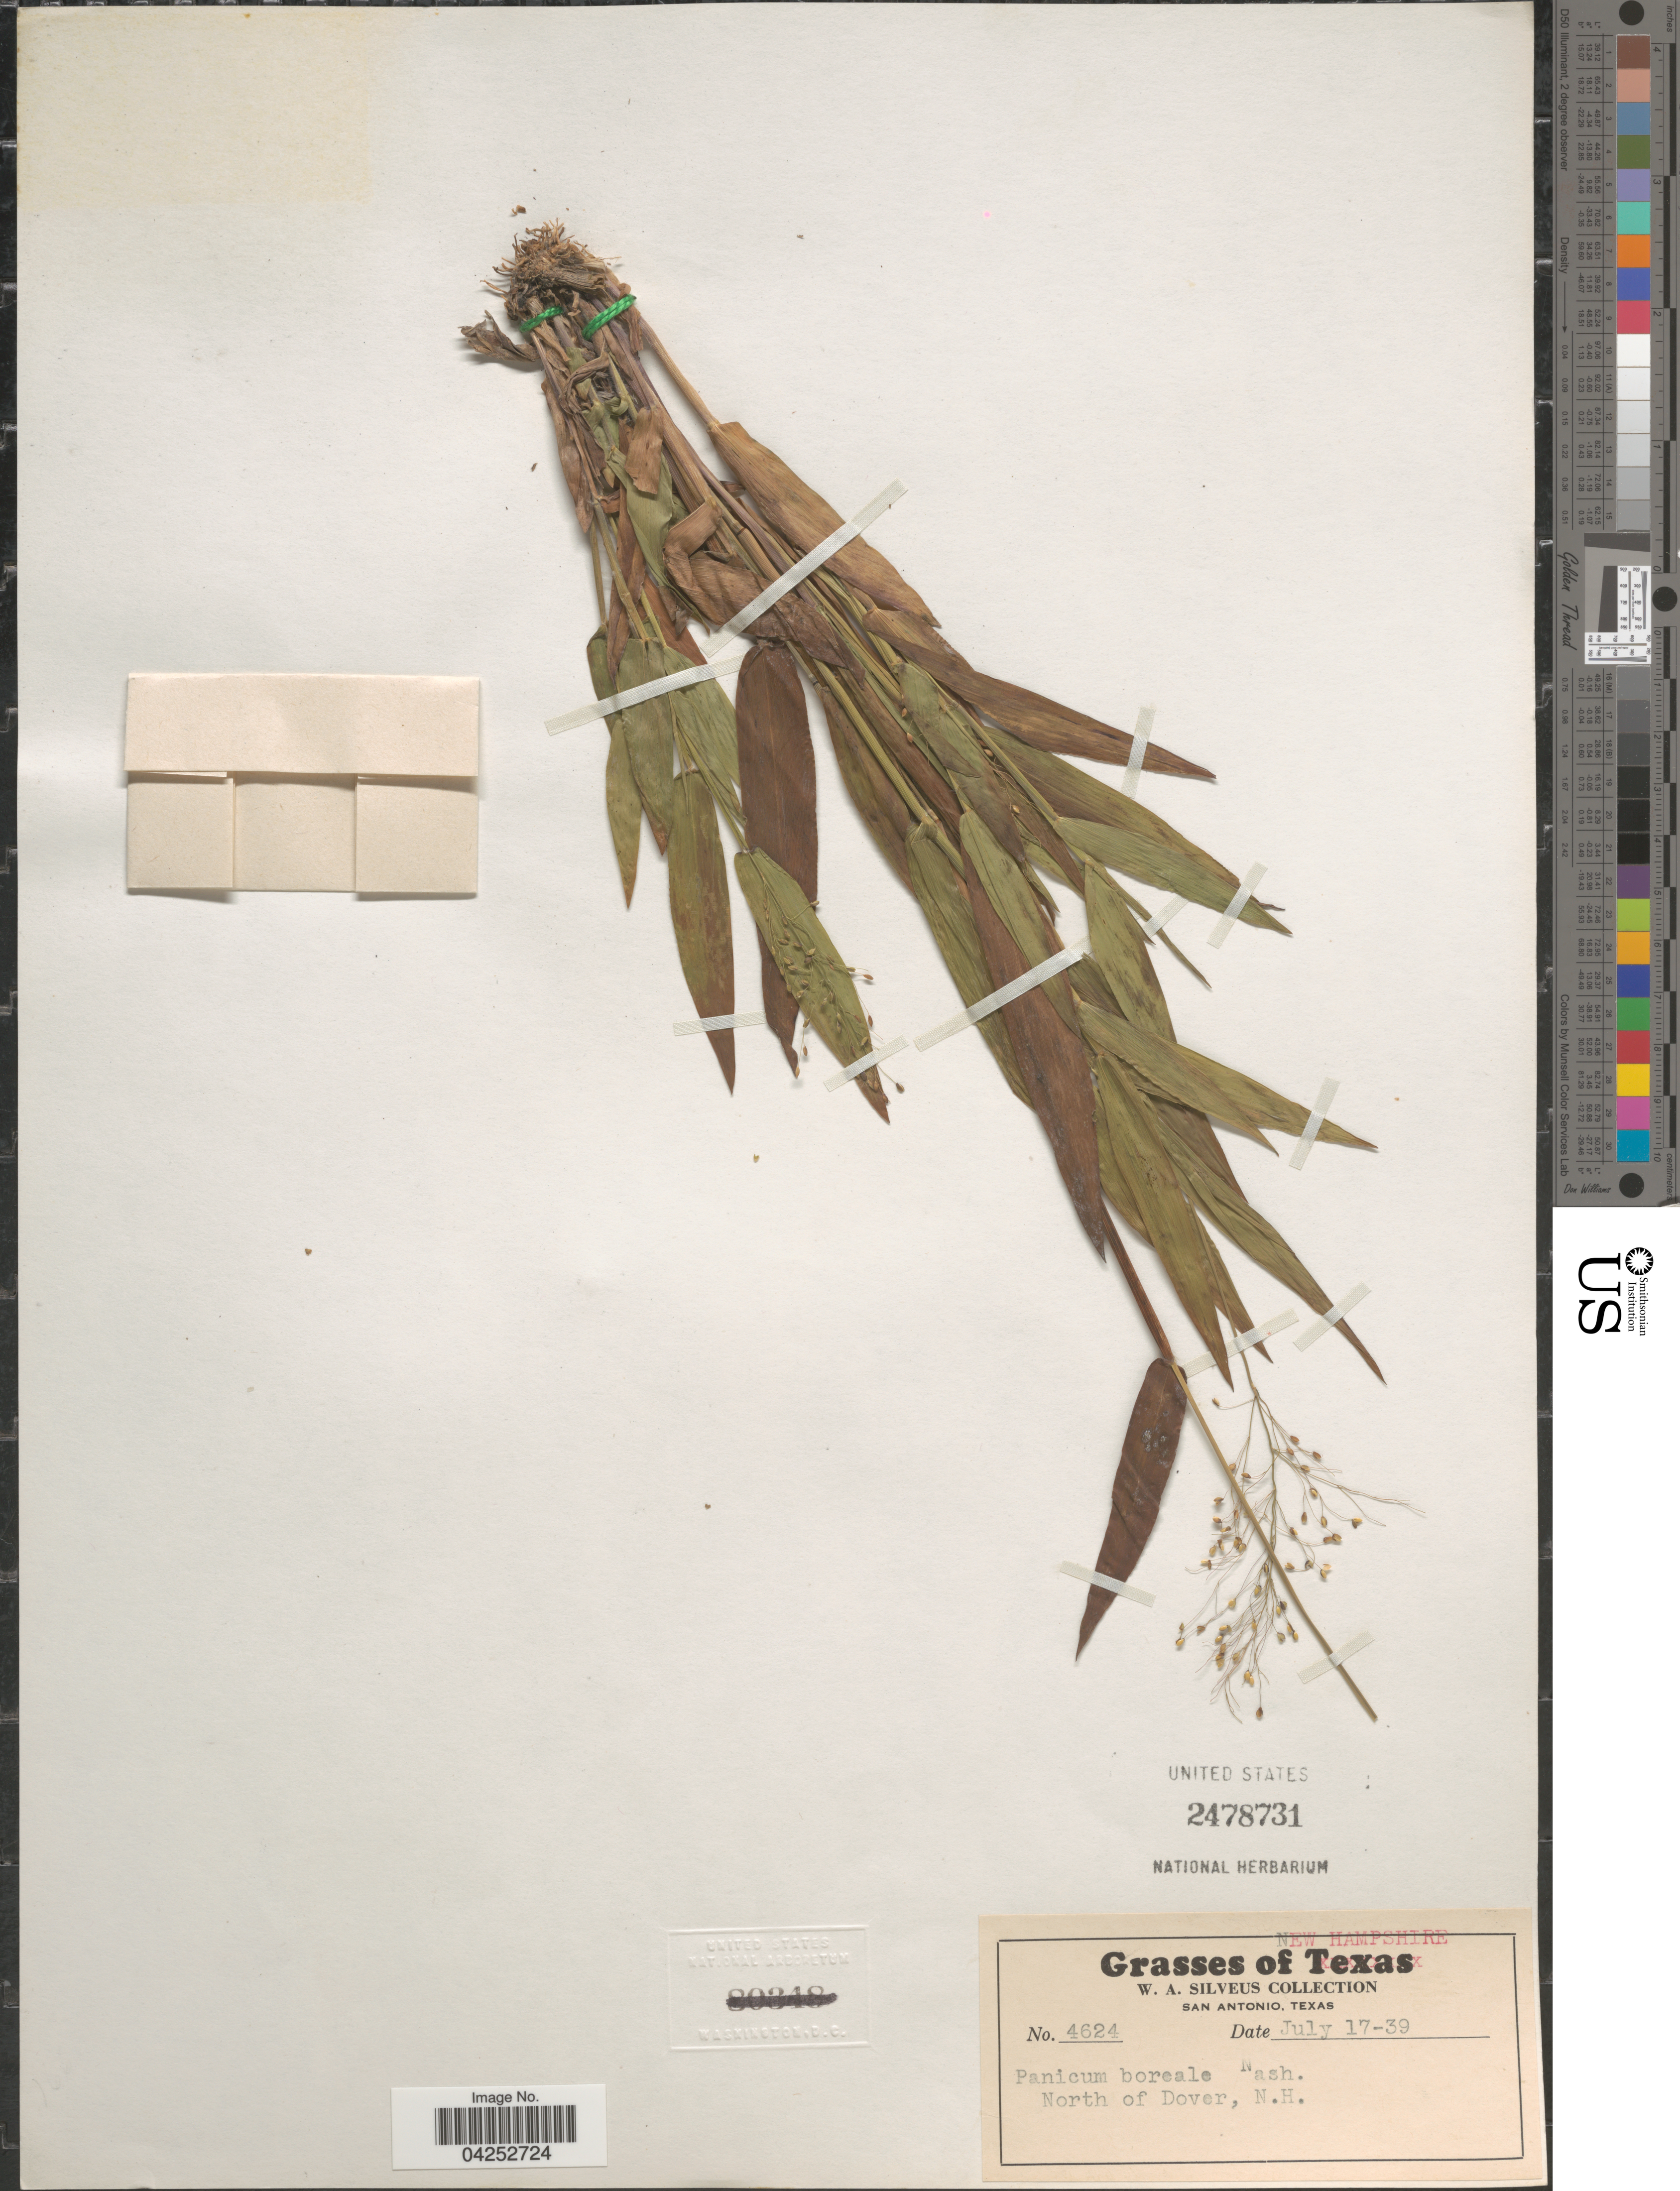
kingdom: Plantae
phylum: Tracheophyta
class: Liliopsida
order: Poales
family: Poaceae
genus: Dichanthelium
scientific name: Dichanthelium boreale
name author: (Nash) Freckmann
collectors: W. Silveus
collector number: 4624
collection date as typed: Transcribed d/m/y: 17/7/39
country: United States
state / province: New Hampshire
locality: North of Dover.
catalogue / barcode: US 2478731